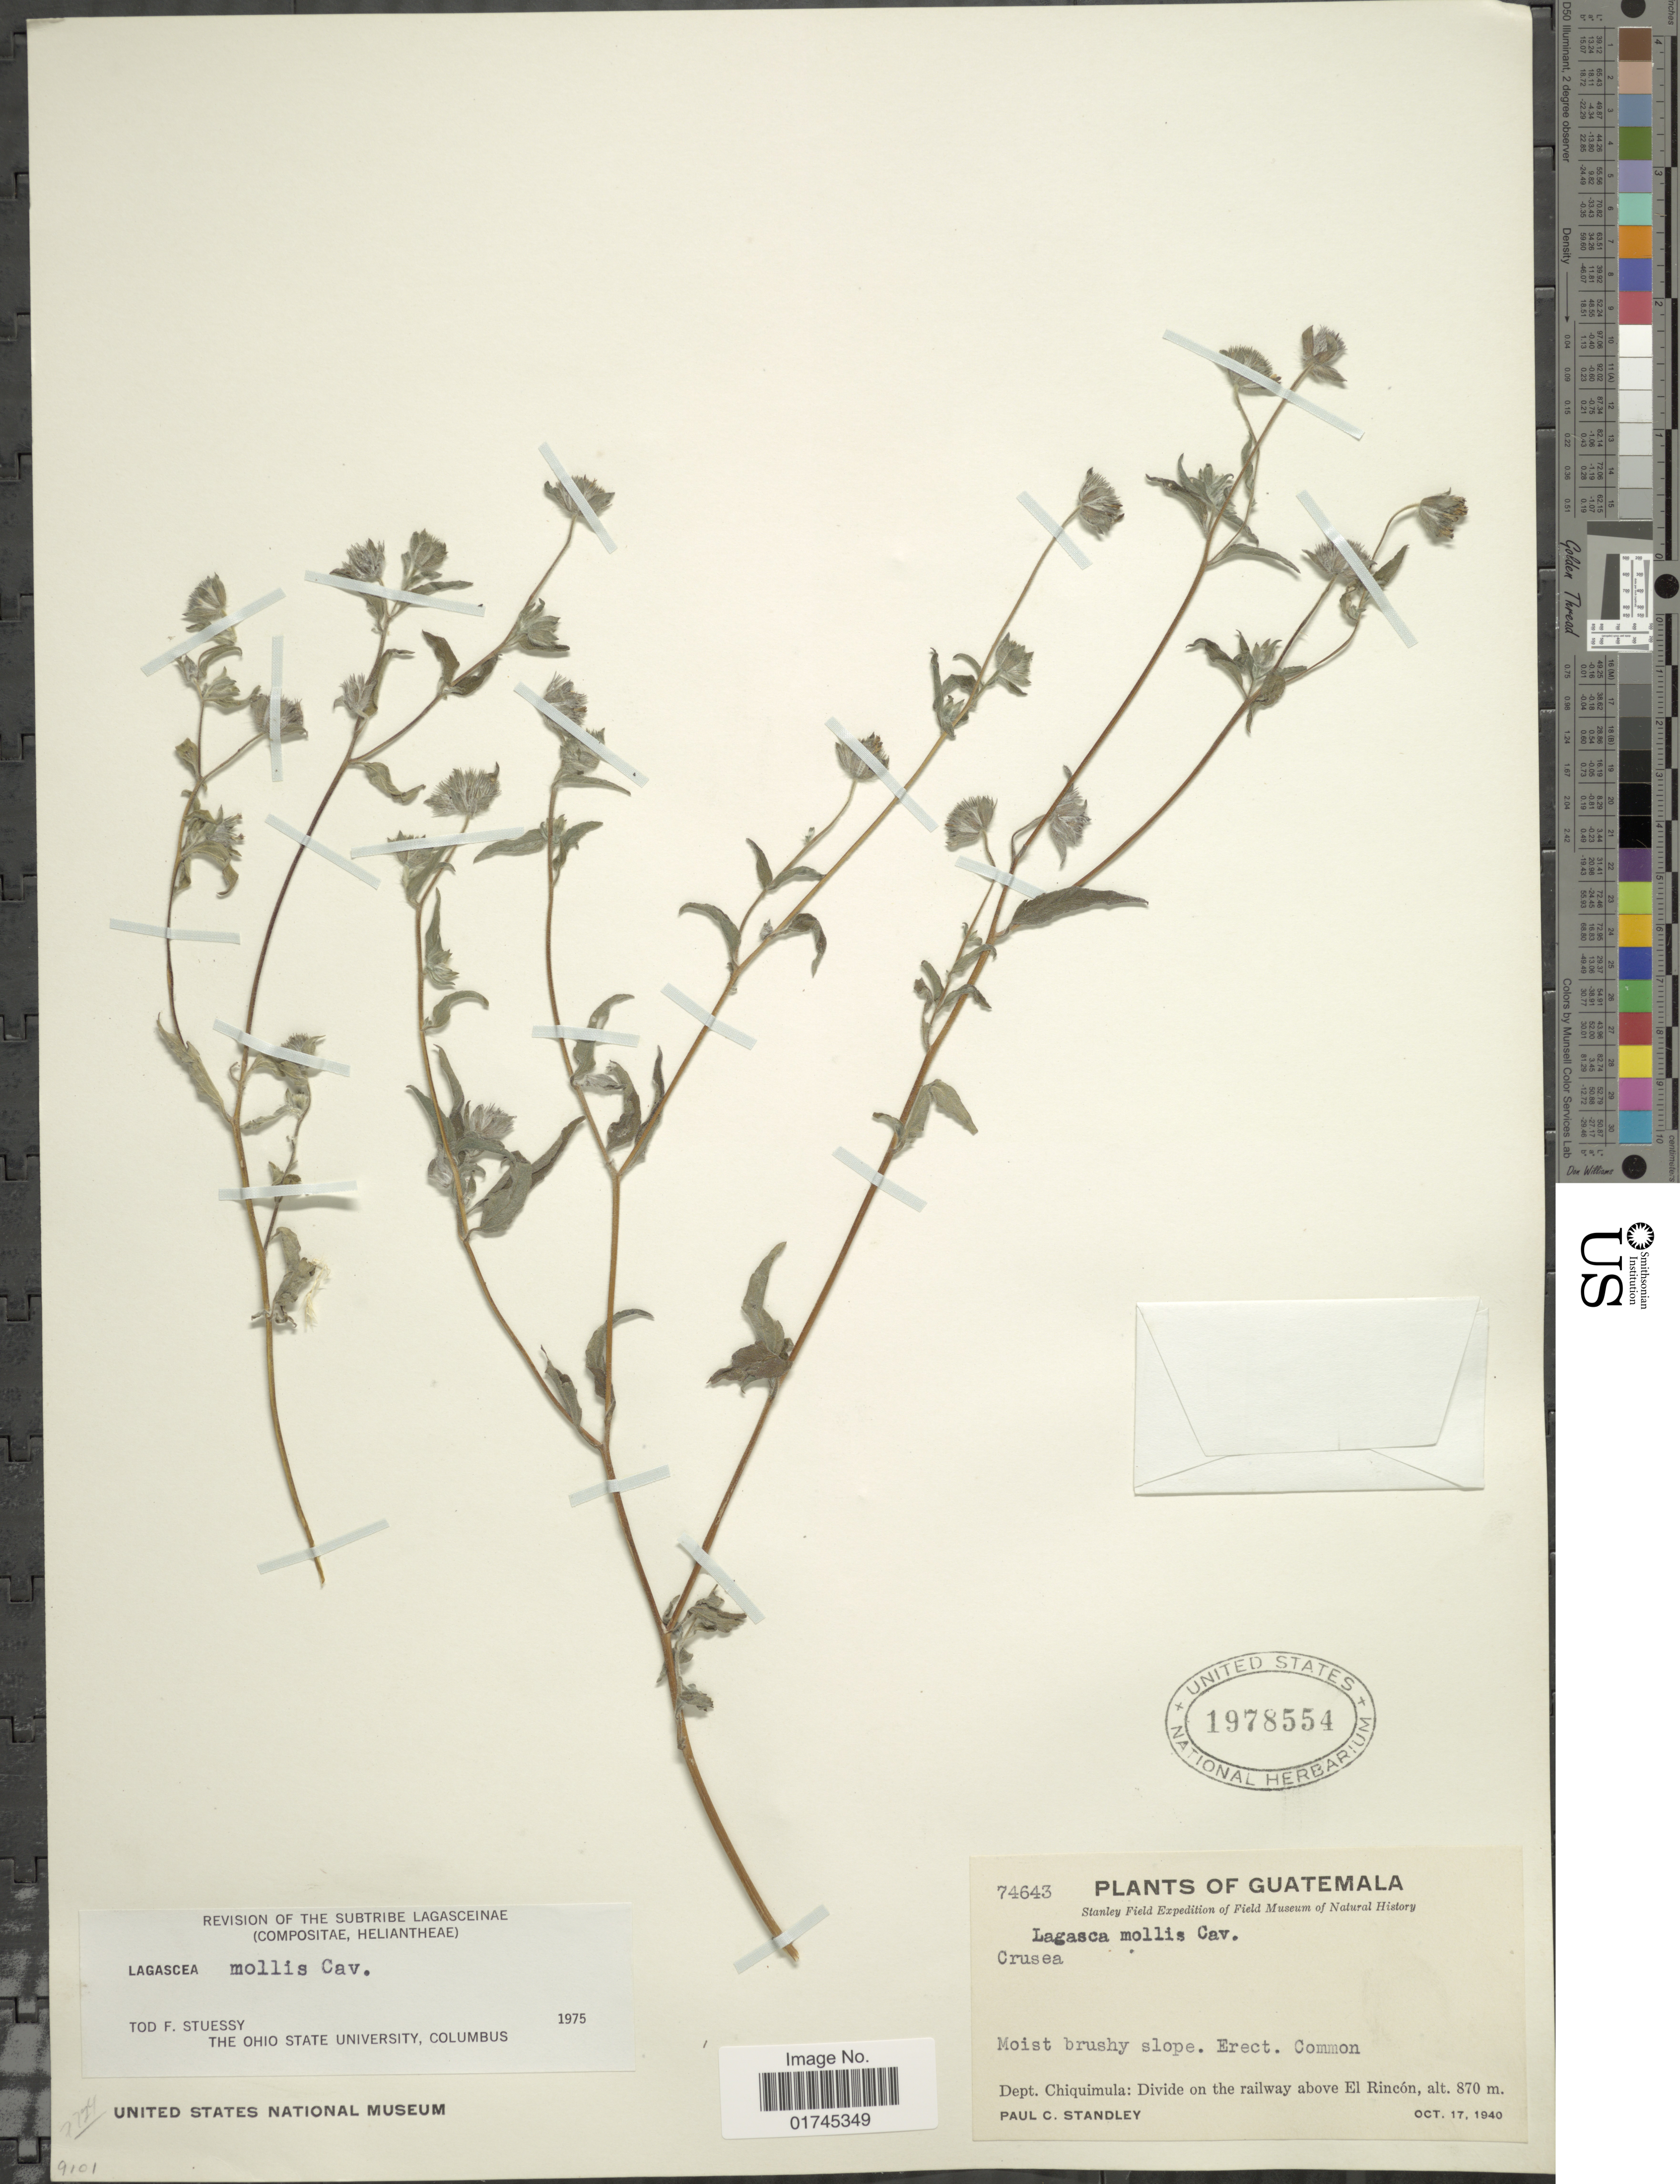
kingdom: Plantae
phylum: Tracheophyta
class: Magnoliopsida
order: Asterales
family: Asteraceae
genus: Lagascea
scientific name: Lagascea mollis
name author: Cav.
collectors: P. C. Standley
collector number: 74643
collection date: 1940-10-17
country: Guatemala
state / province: Chiquimula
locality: Divide on the railway above El Rincon.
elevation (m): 870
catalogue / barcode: US 1978554